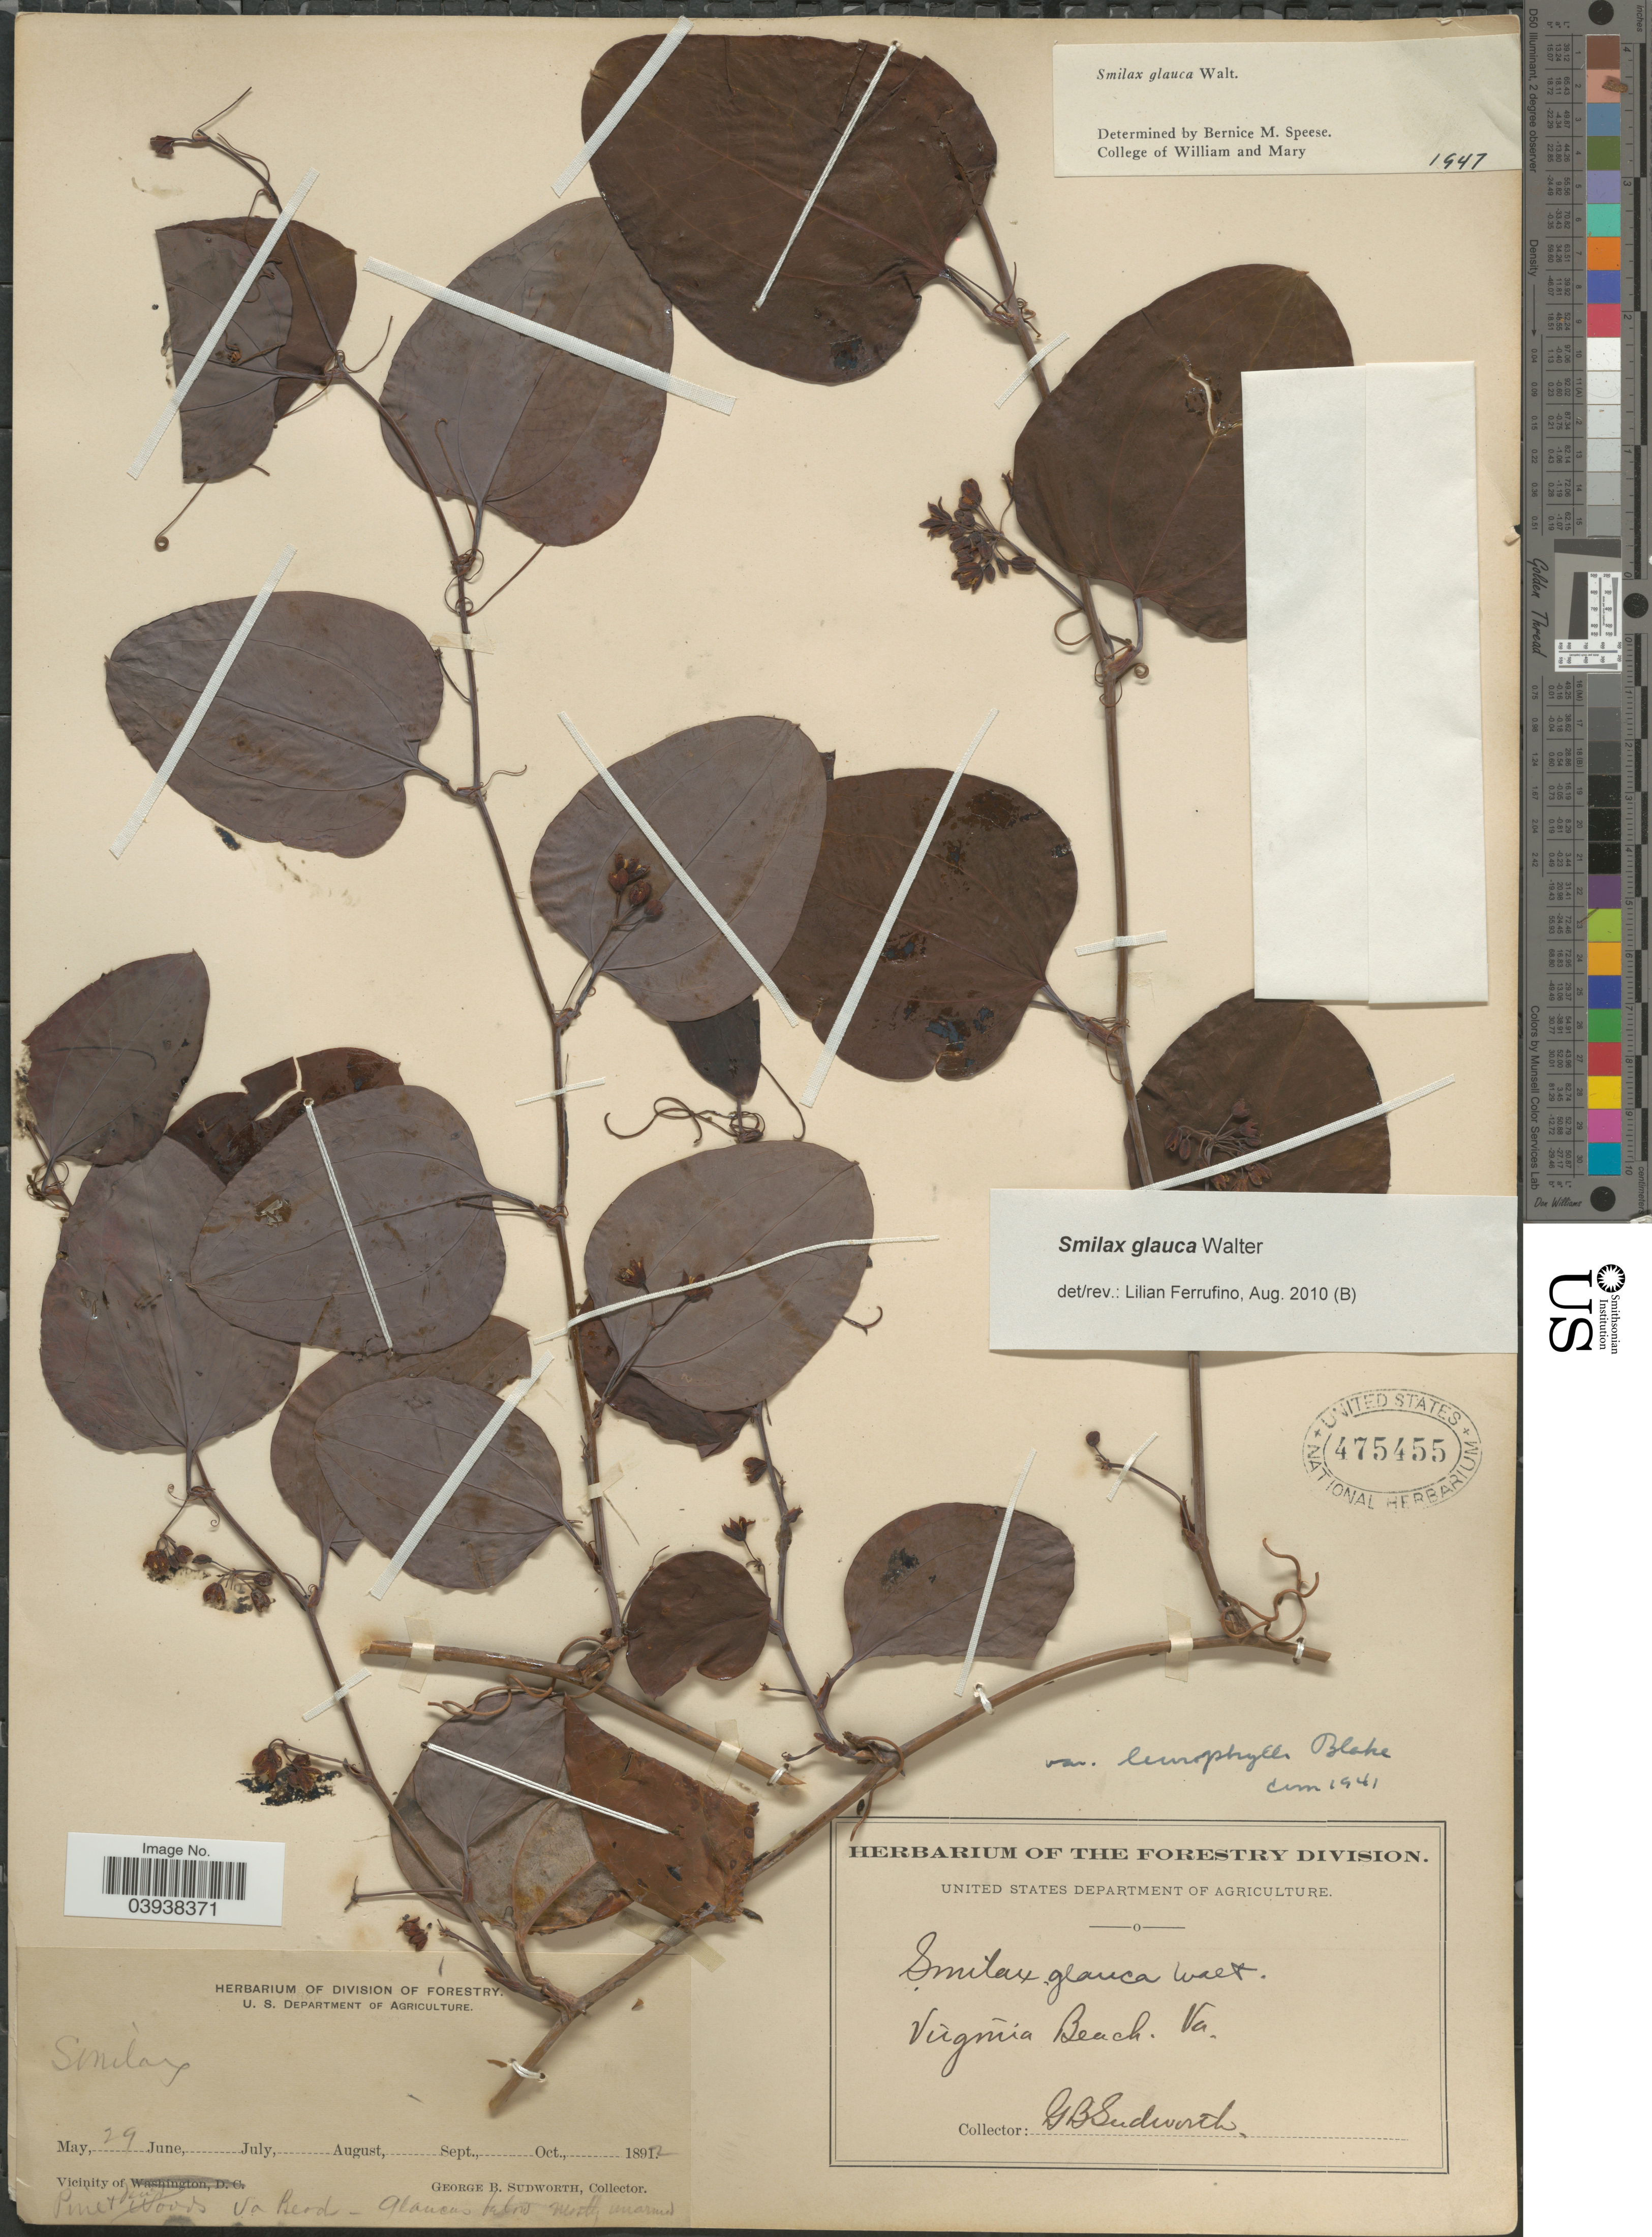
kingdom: Plantae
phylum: Tracheophyta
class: Liliopsida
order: Liliales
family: Smilacaceae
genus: Smilax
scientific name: Smilax glauca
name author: Walter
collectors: G. B. Sudworth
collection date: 1892-05-29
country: United States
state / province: Virginia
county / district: City of Virginia Beach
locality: Virginia Beach.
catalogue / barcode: US 475455